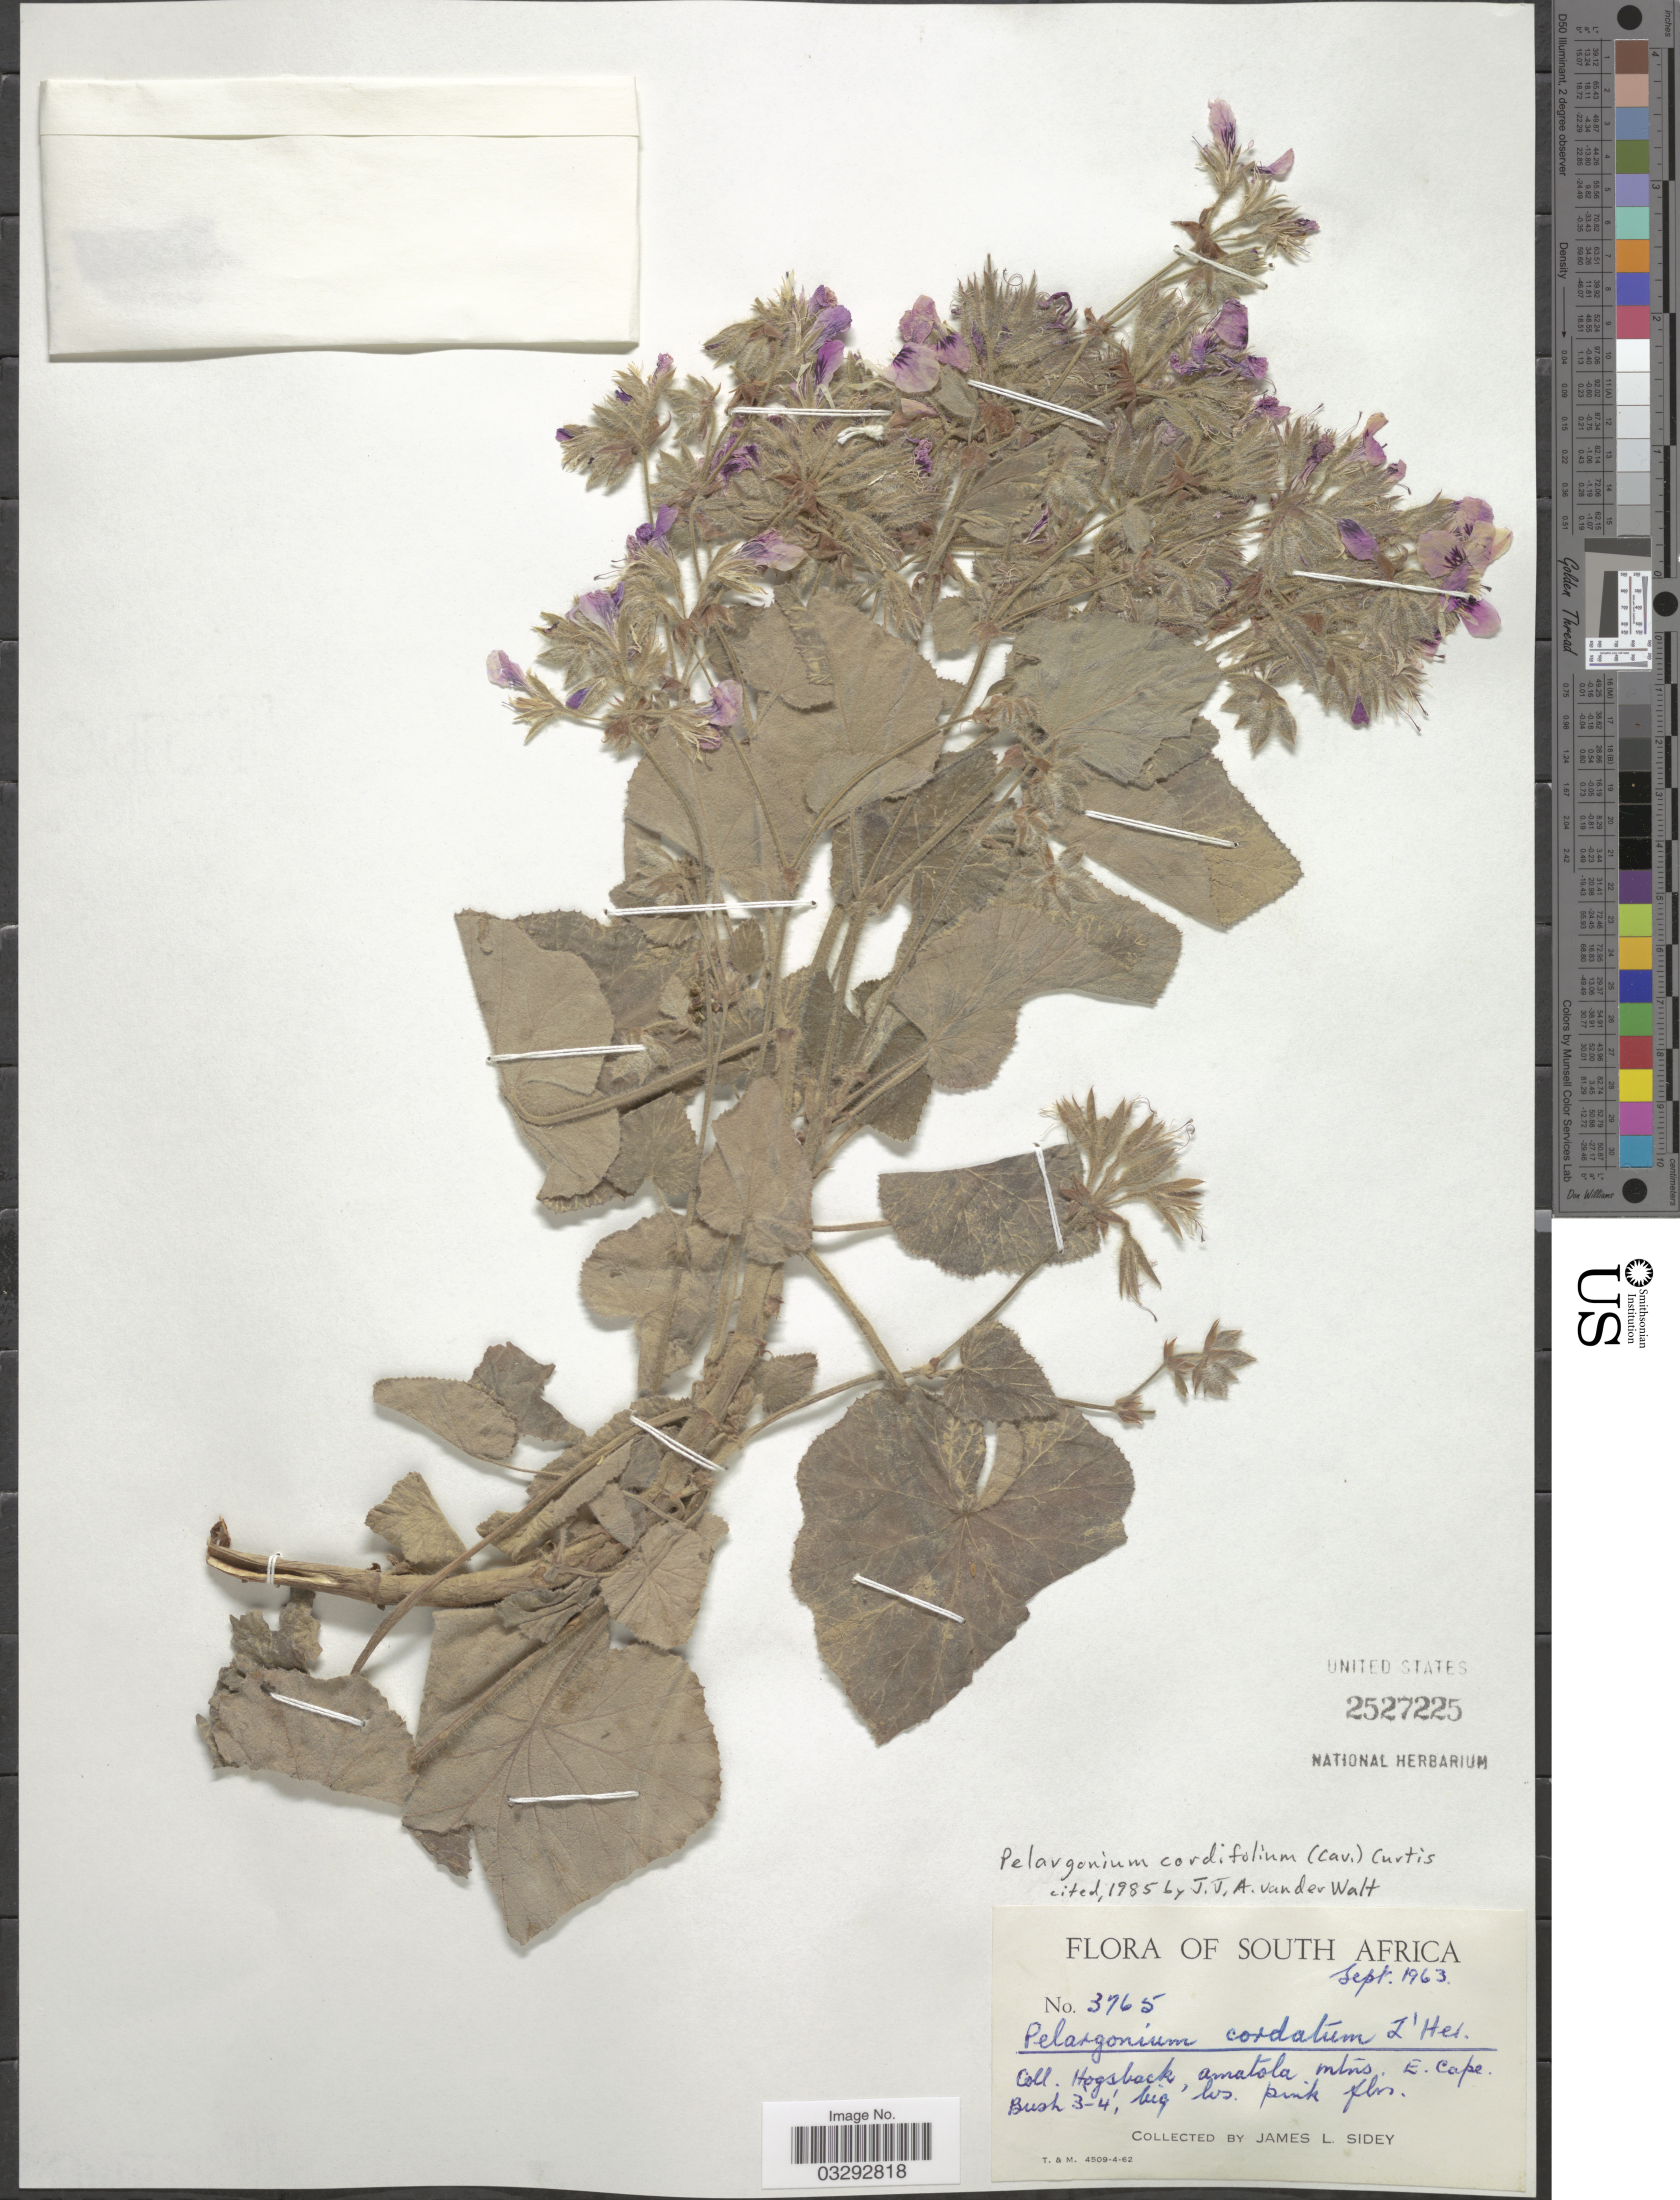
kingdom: Plantae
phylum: Tracheophyta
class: Magnoliopsida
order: Geraniales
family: Geraniaceae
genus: Pelargonium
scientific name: Pelargonium cordifolium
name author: (Cav.) Curtis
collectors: J. L. Sidey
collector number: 3765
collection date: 1963-09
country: South Africa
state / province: Eastern Cape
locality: Hogsback, Amatola mtns. E. Cape.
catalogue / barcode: US 2527225